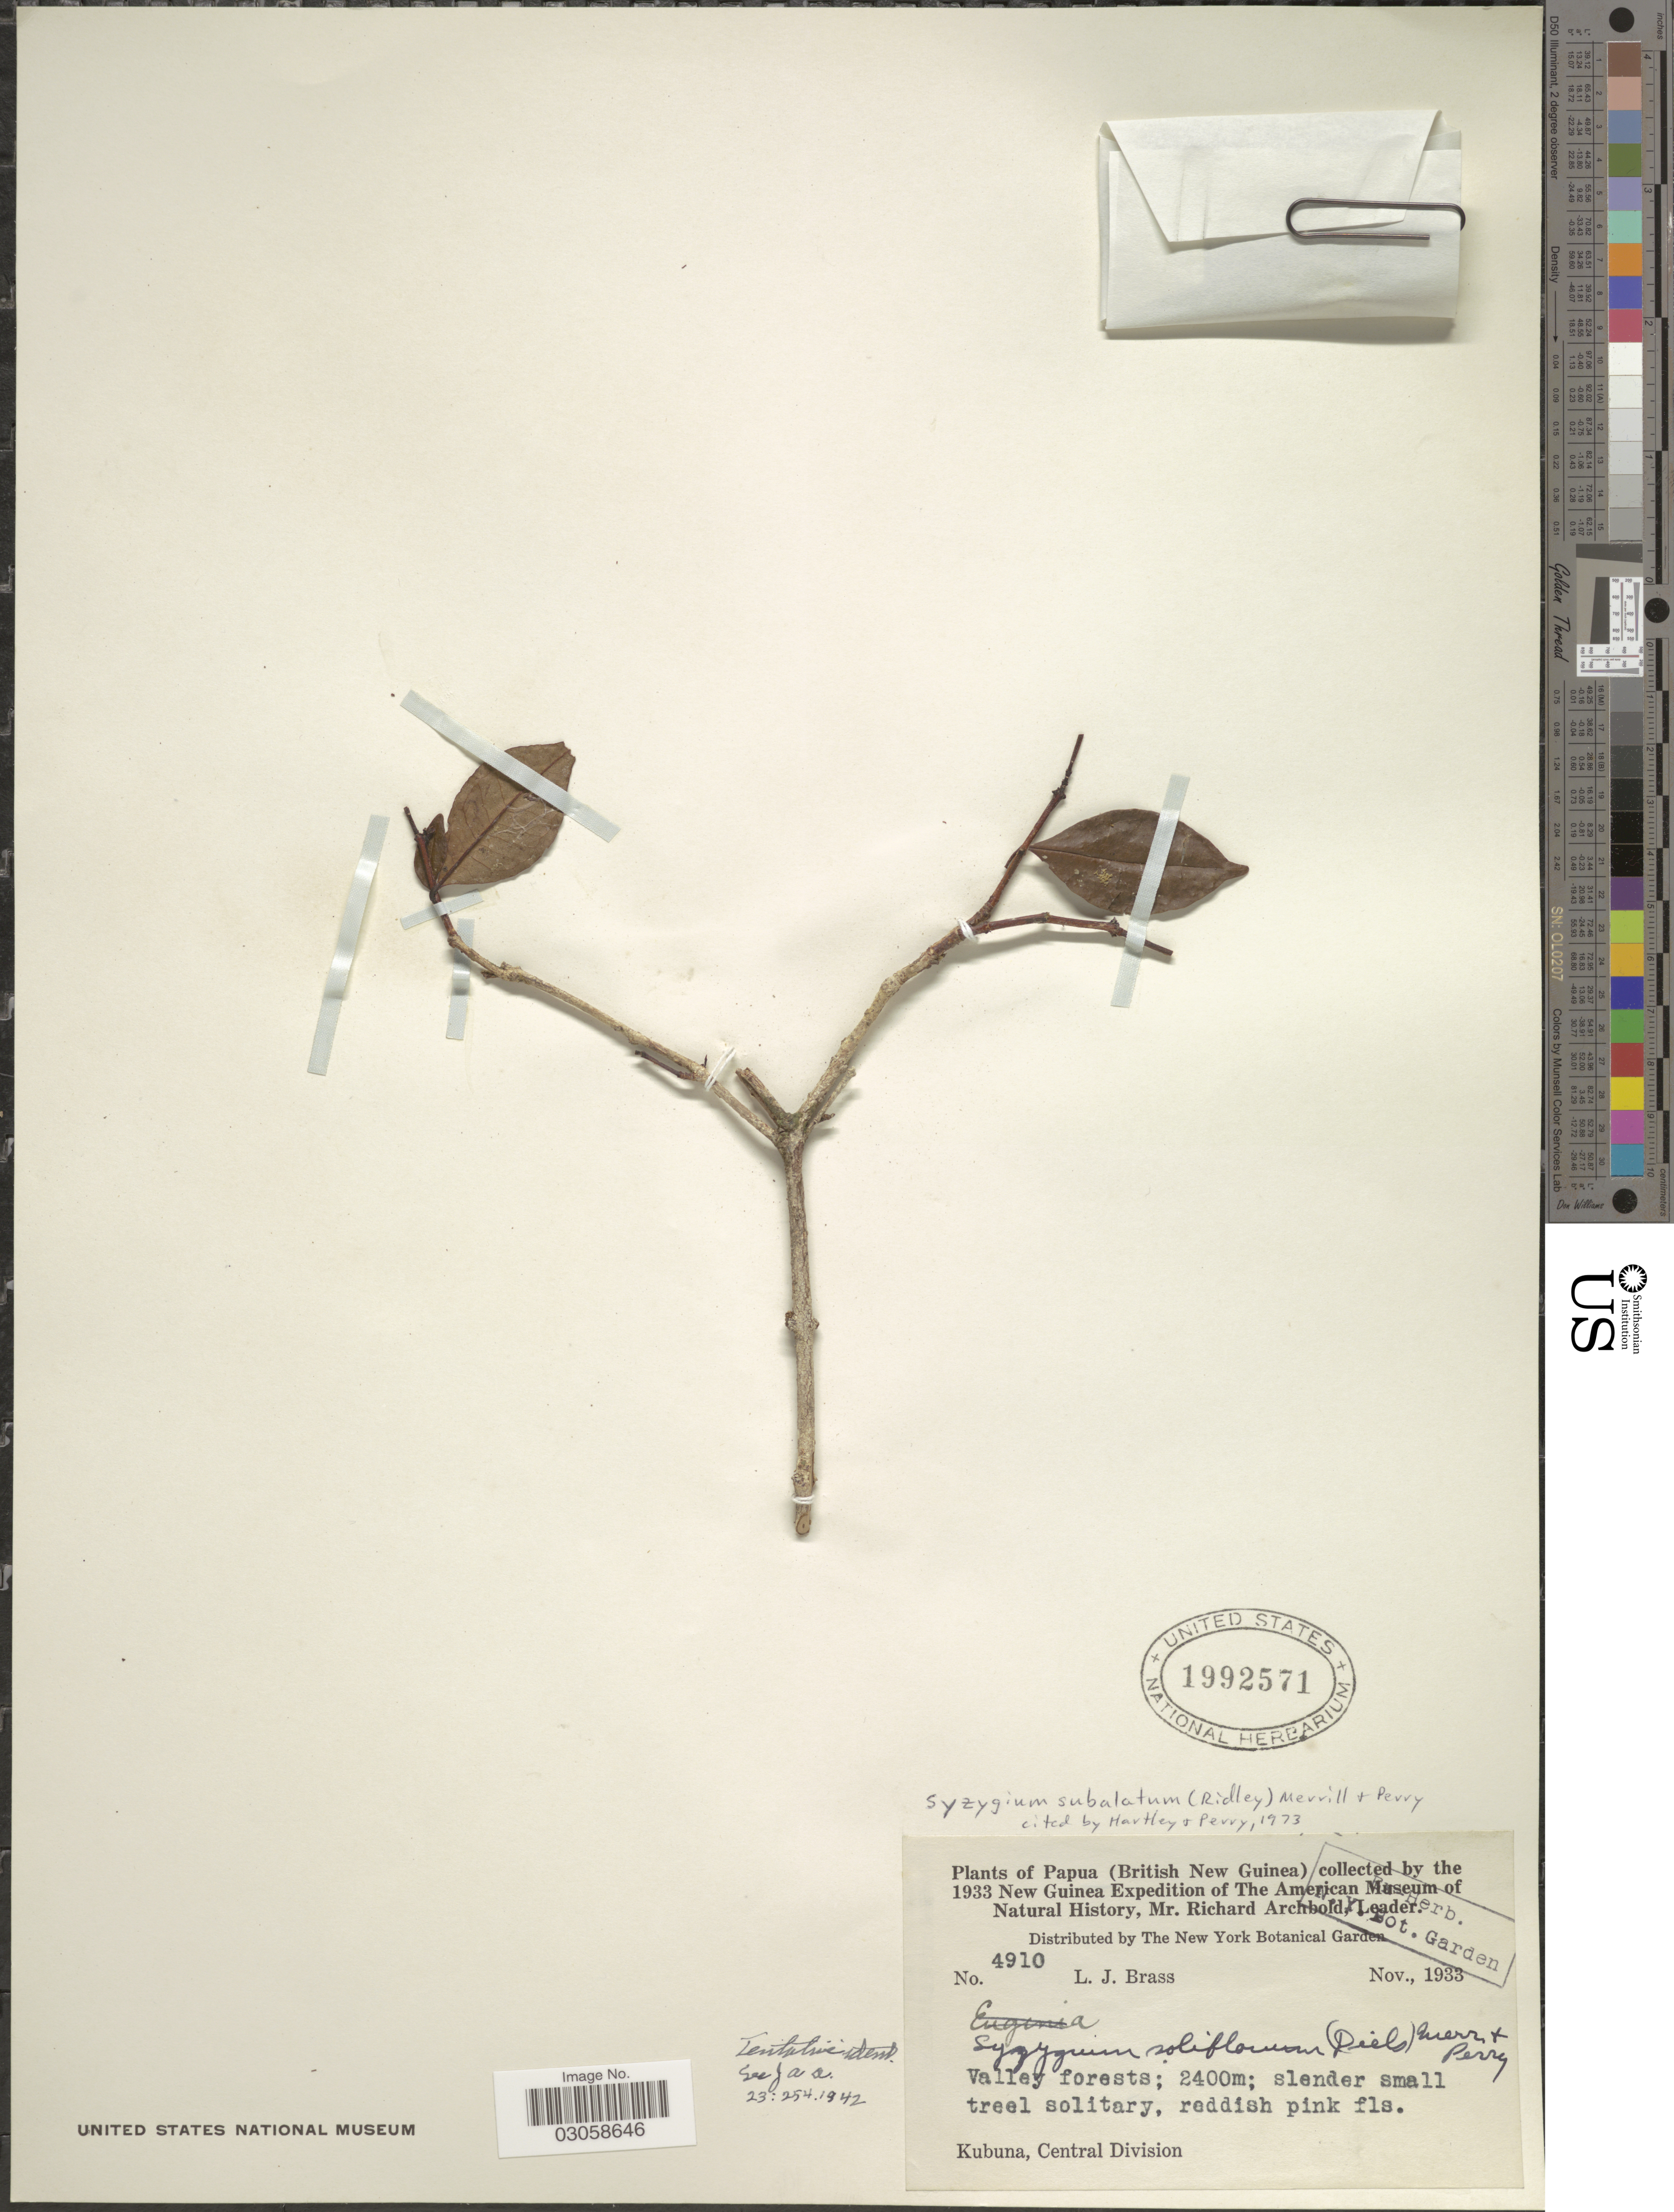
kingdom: Plantae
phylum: Tracheophyta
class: Magnoliopsida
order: Myrtales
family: Myrtaceae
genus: Syzygium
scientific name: Syzygium subalatum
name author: (Ridl.) Merr. & L.M. Perry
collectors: L. J. Brass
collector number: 4910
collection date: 1933-11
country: Papua New Guinea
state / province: Central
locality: Papua (British New Guinea). Valley forests. Kubuna, Central Division.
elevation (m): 2400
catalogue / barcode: US 1992571